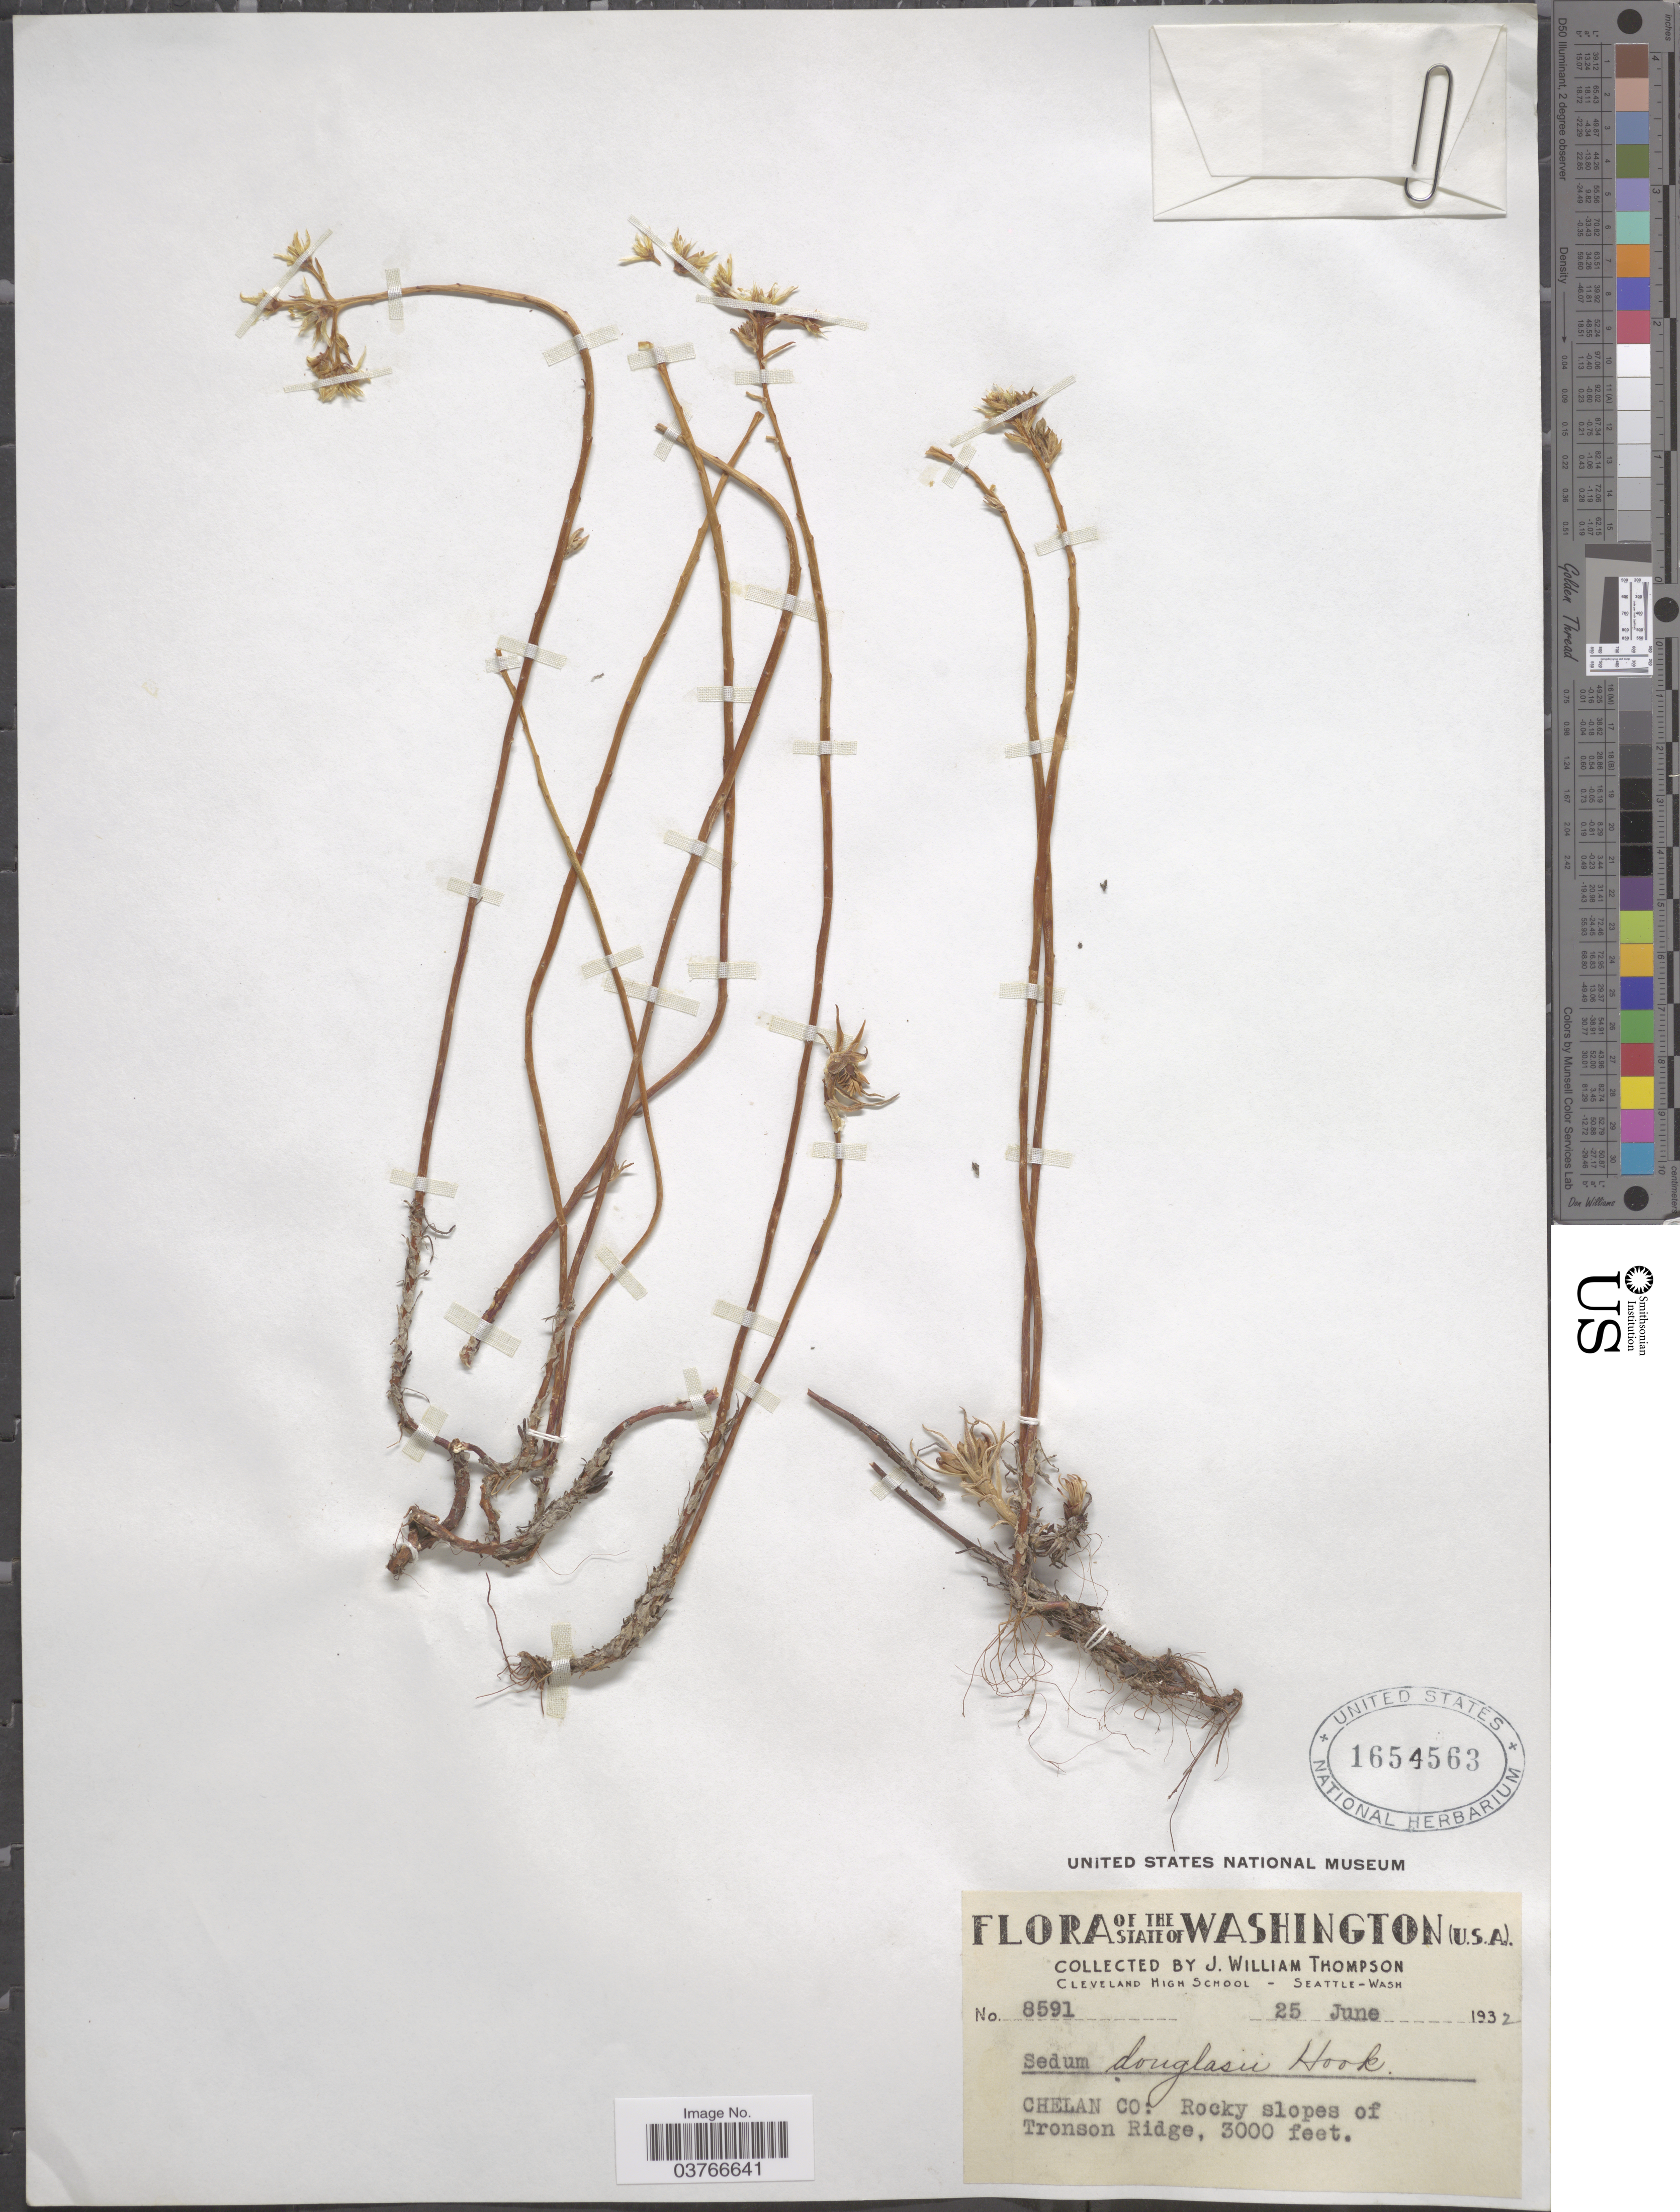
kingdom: Plantae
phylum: Tracheophyta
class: Magnoliopsida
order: Saxifragales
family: Crassulaceae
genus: Sedum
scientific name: Sedum stenopetalum var. stenopetalum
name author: Pursh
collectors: J. W. Thompson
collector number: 8591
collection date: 1932-06-25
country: United States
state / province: Washington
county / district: Chelan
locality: Chelan Co: Rocky slopes of Tronson Ridge.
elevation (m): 914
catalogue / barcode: US 1654563